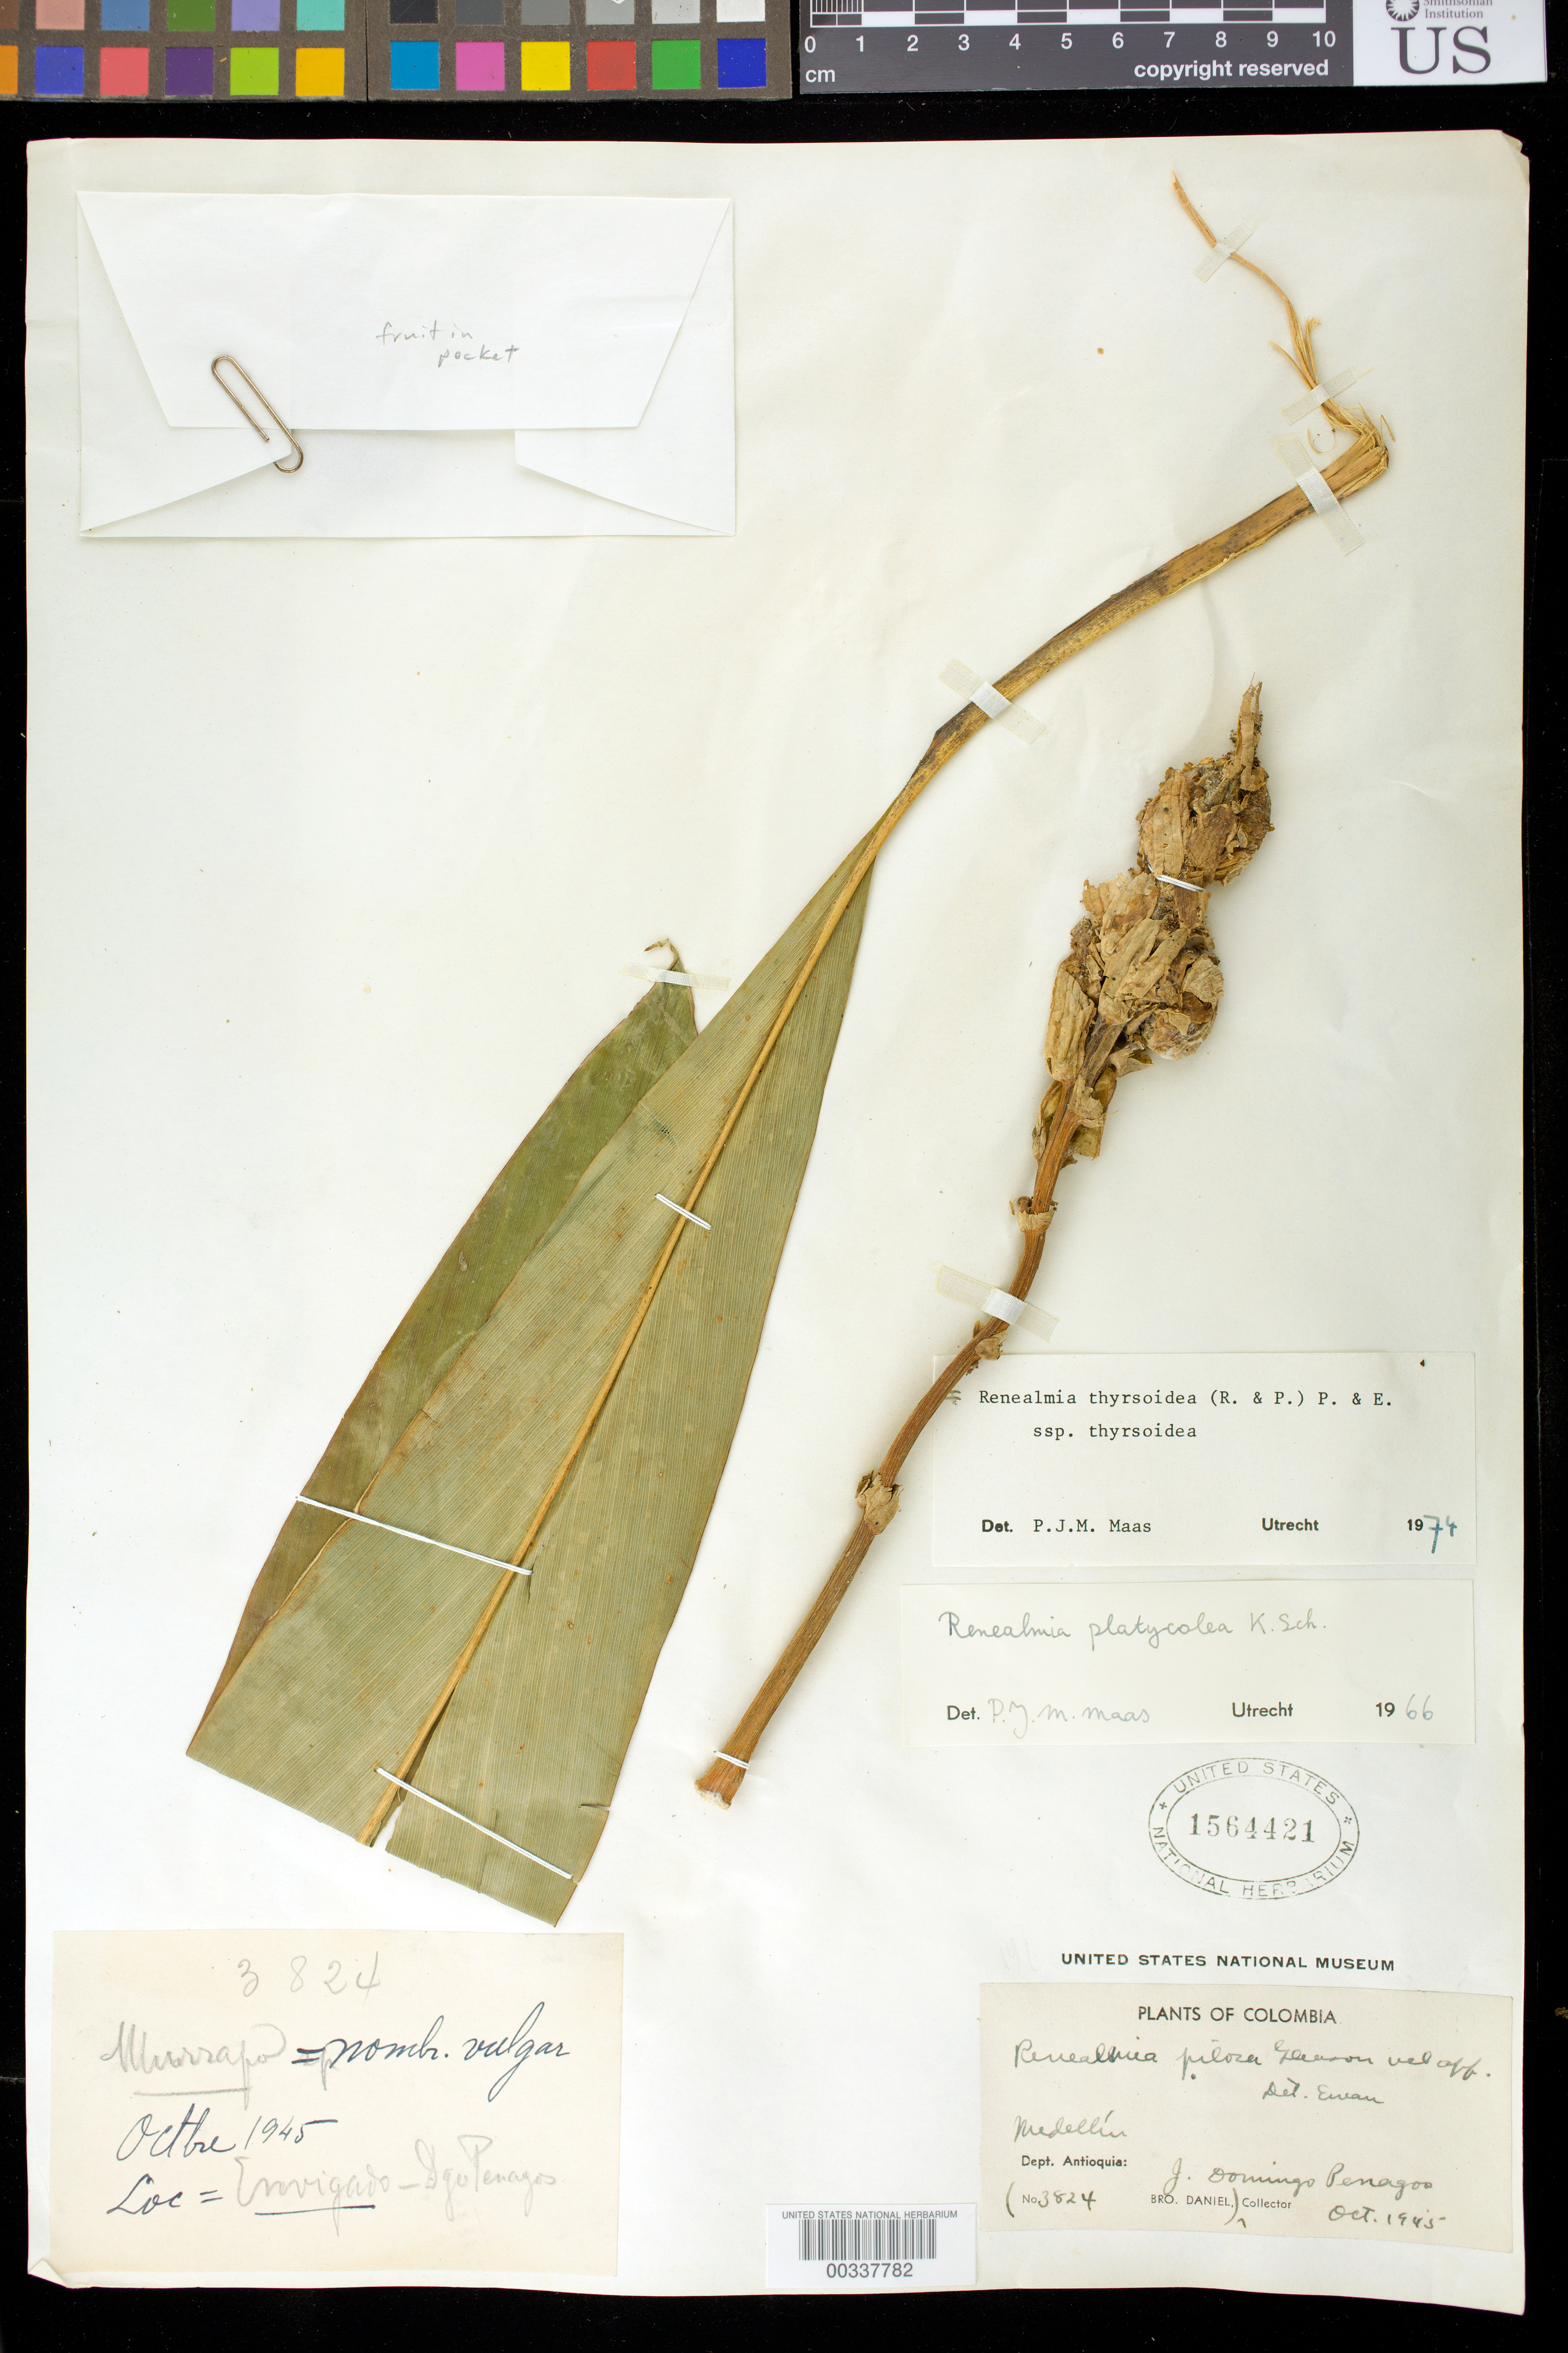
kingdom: Plantae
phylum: Tracheophyta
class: Liliopsida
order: Zingiberales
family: Zingiberaceae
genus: Renealmia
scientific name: Renealmia thyrsoidea subsp. thyrsoidea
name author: (Ruiz & Pav.) Poepp. & Endl.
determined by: Maas, Paul J. M.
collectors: J. Penagos & Bro. Daniel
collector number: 3824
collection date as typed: Oct 1945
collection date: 1945-10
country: Colombia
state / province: Antioquia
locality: Medellin, Envigado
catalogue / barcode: US 1564421